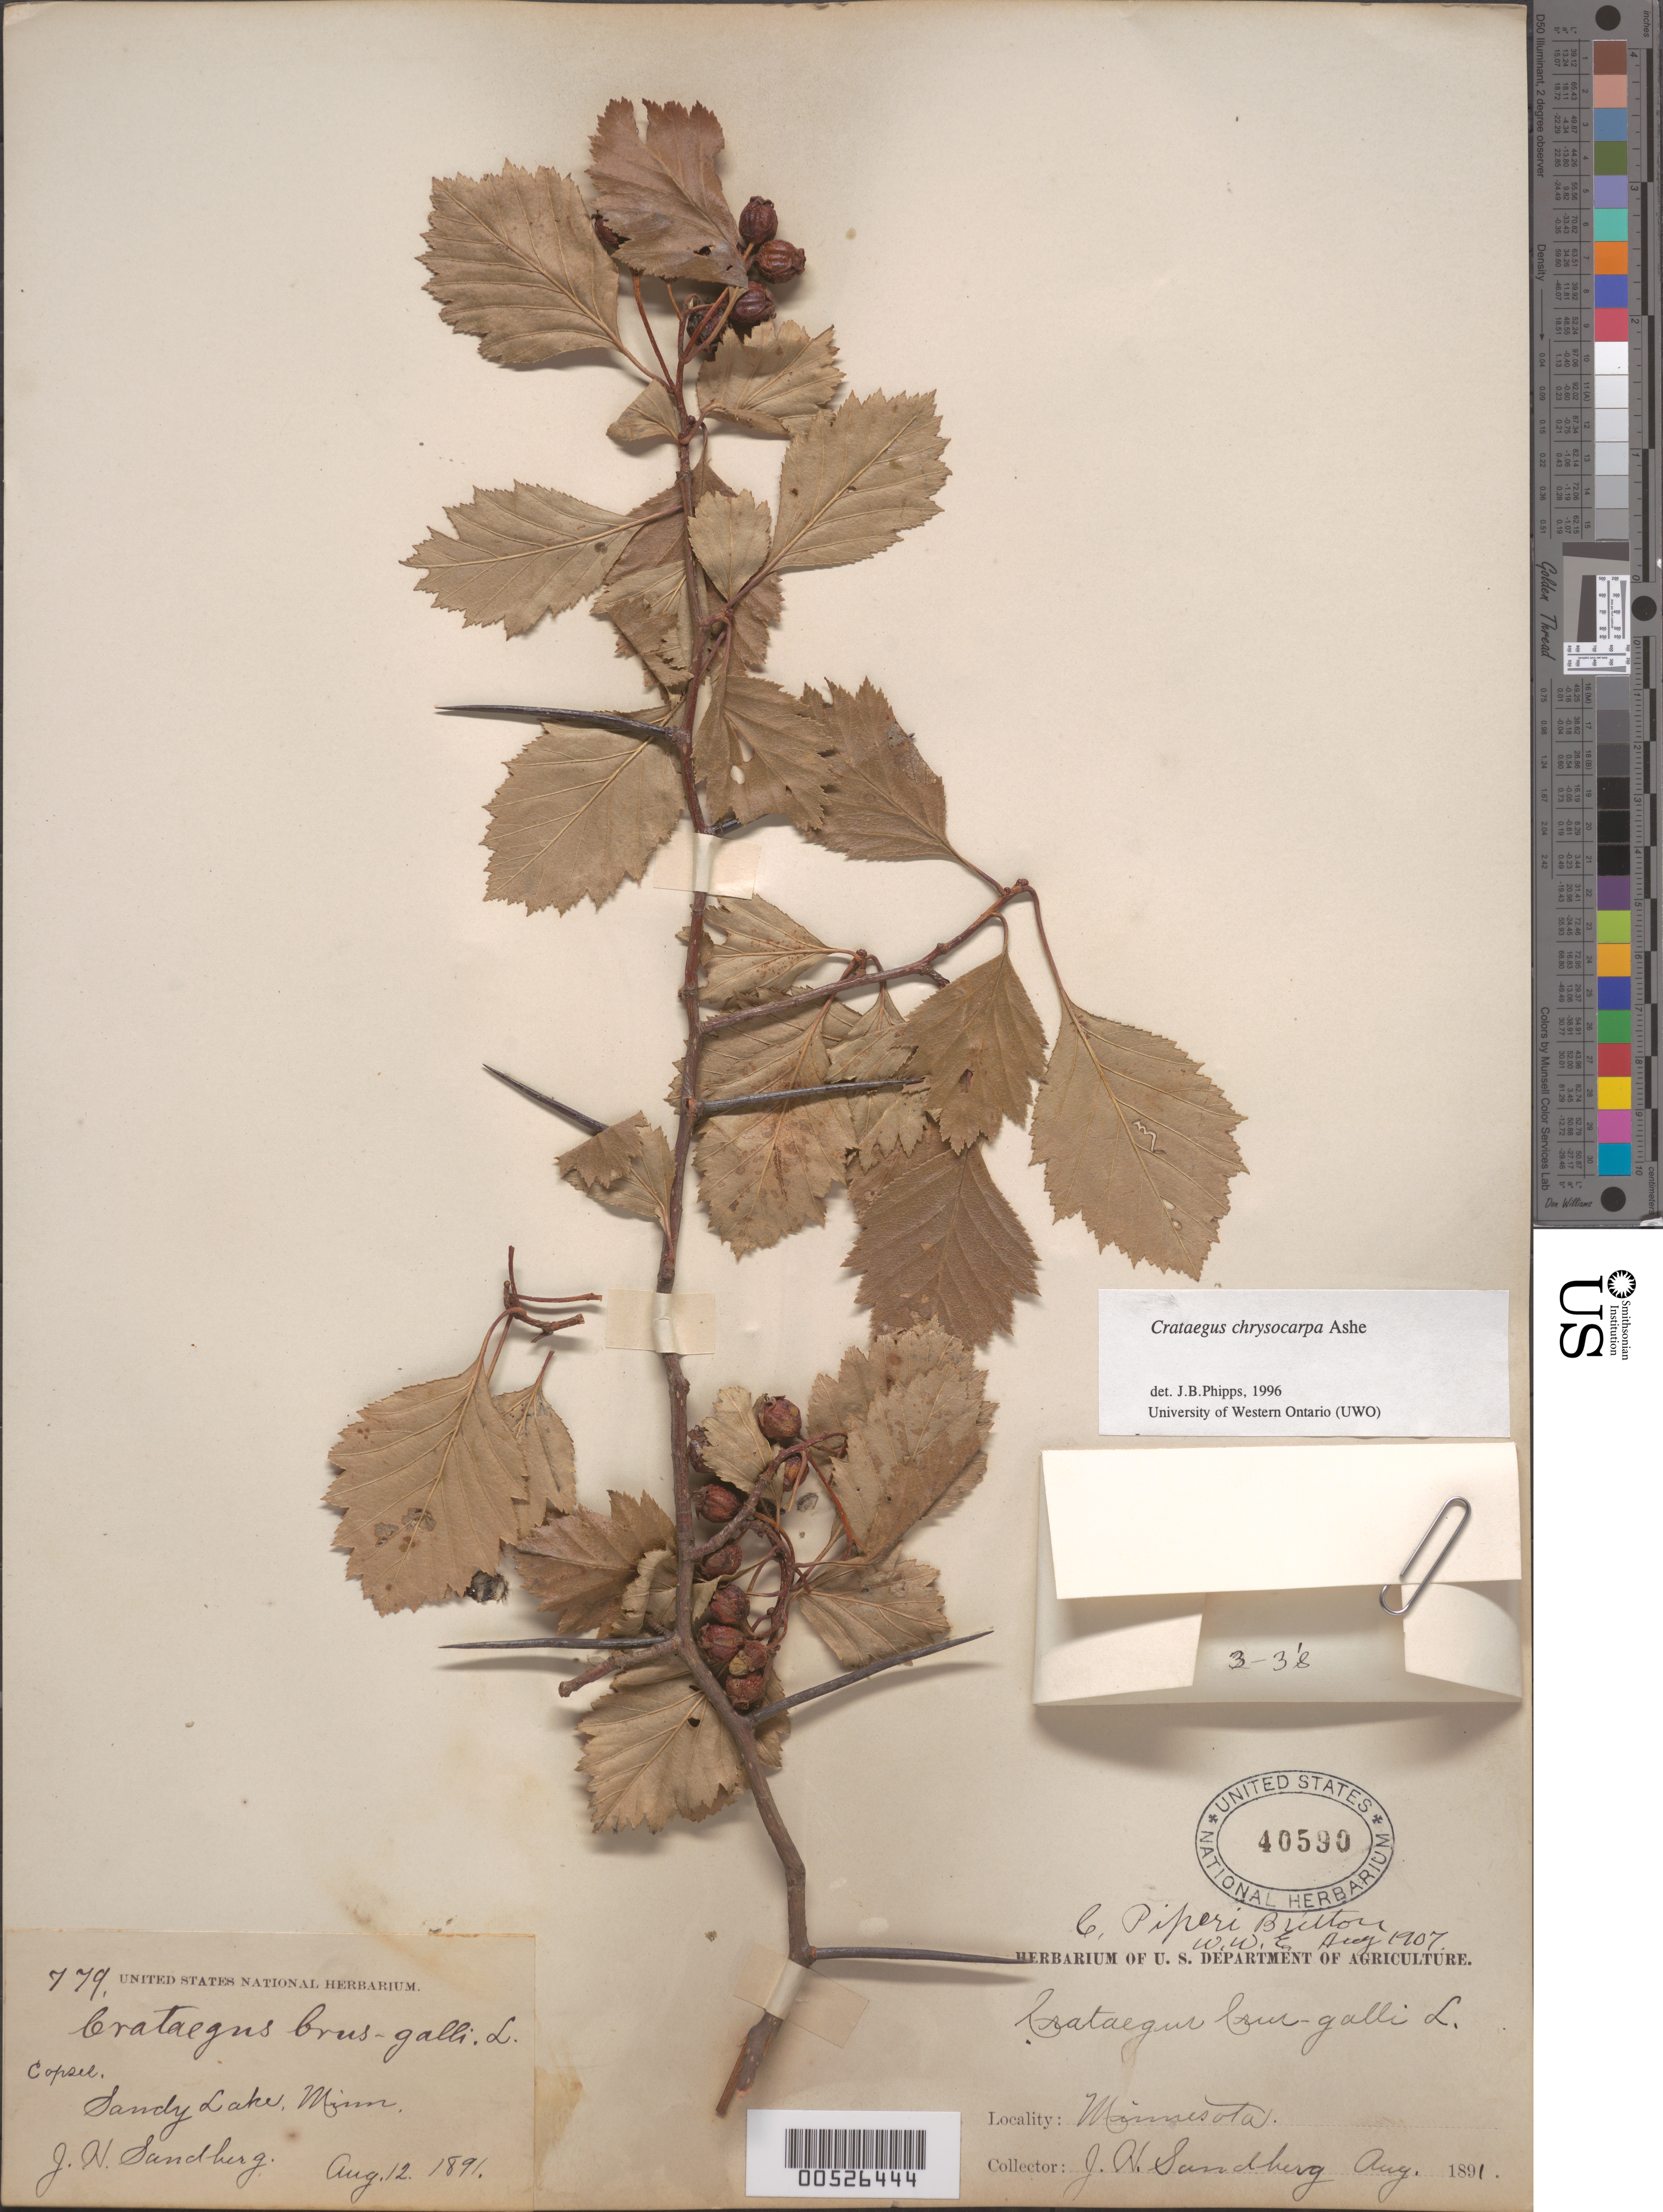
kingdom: Plantae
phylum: Tracheophyta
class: Magnoliopsida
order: Rosales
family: Rosaceae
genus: Crataegus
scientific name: Crataegus chrysocarpa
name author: Ashe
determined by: Phipps, James B., (UWO), University of Western Ontario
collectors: J. H. Sandberg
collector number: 779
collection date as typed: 12 Aug 1891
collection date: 1891-08-12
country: United States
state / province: Minnesota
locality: Sandy Lake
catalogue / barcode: US 40590